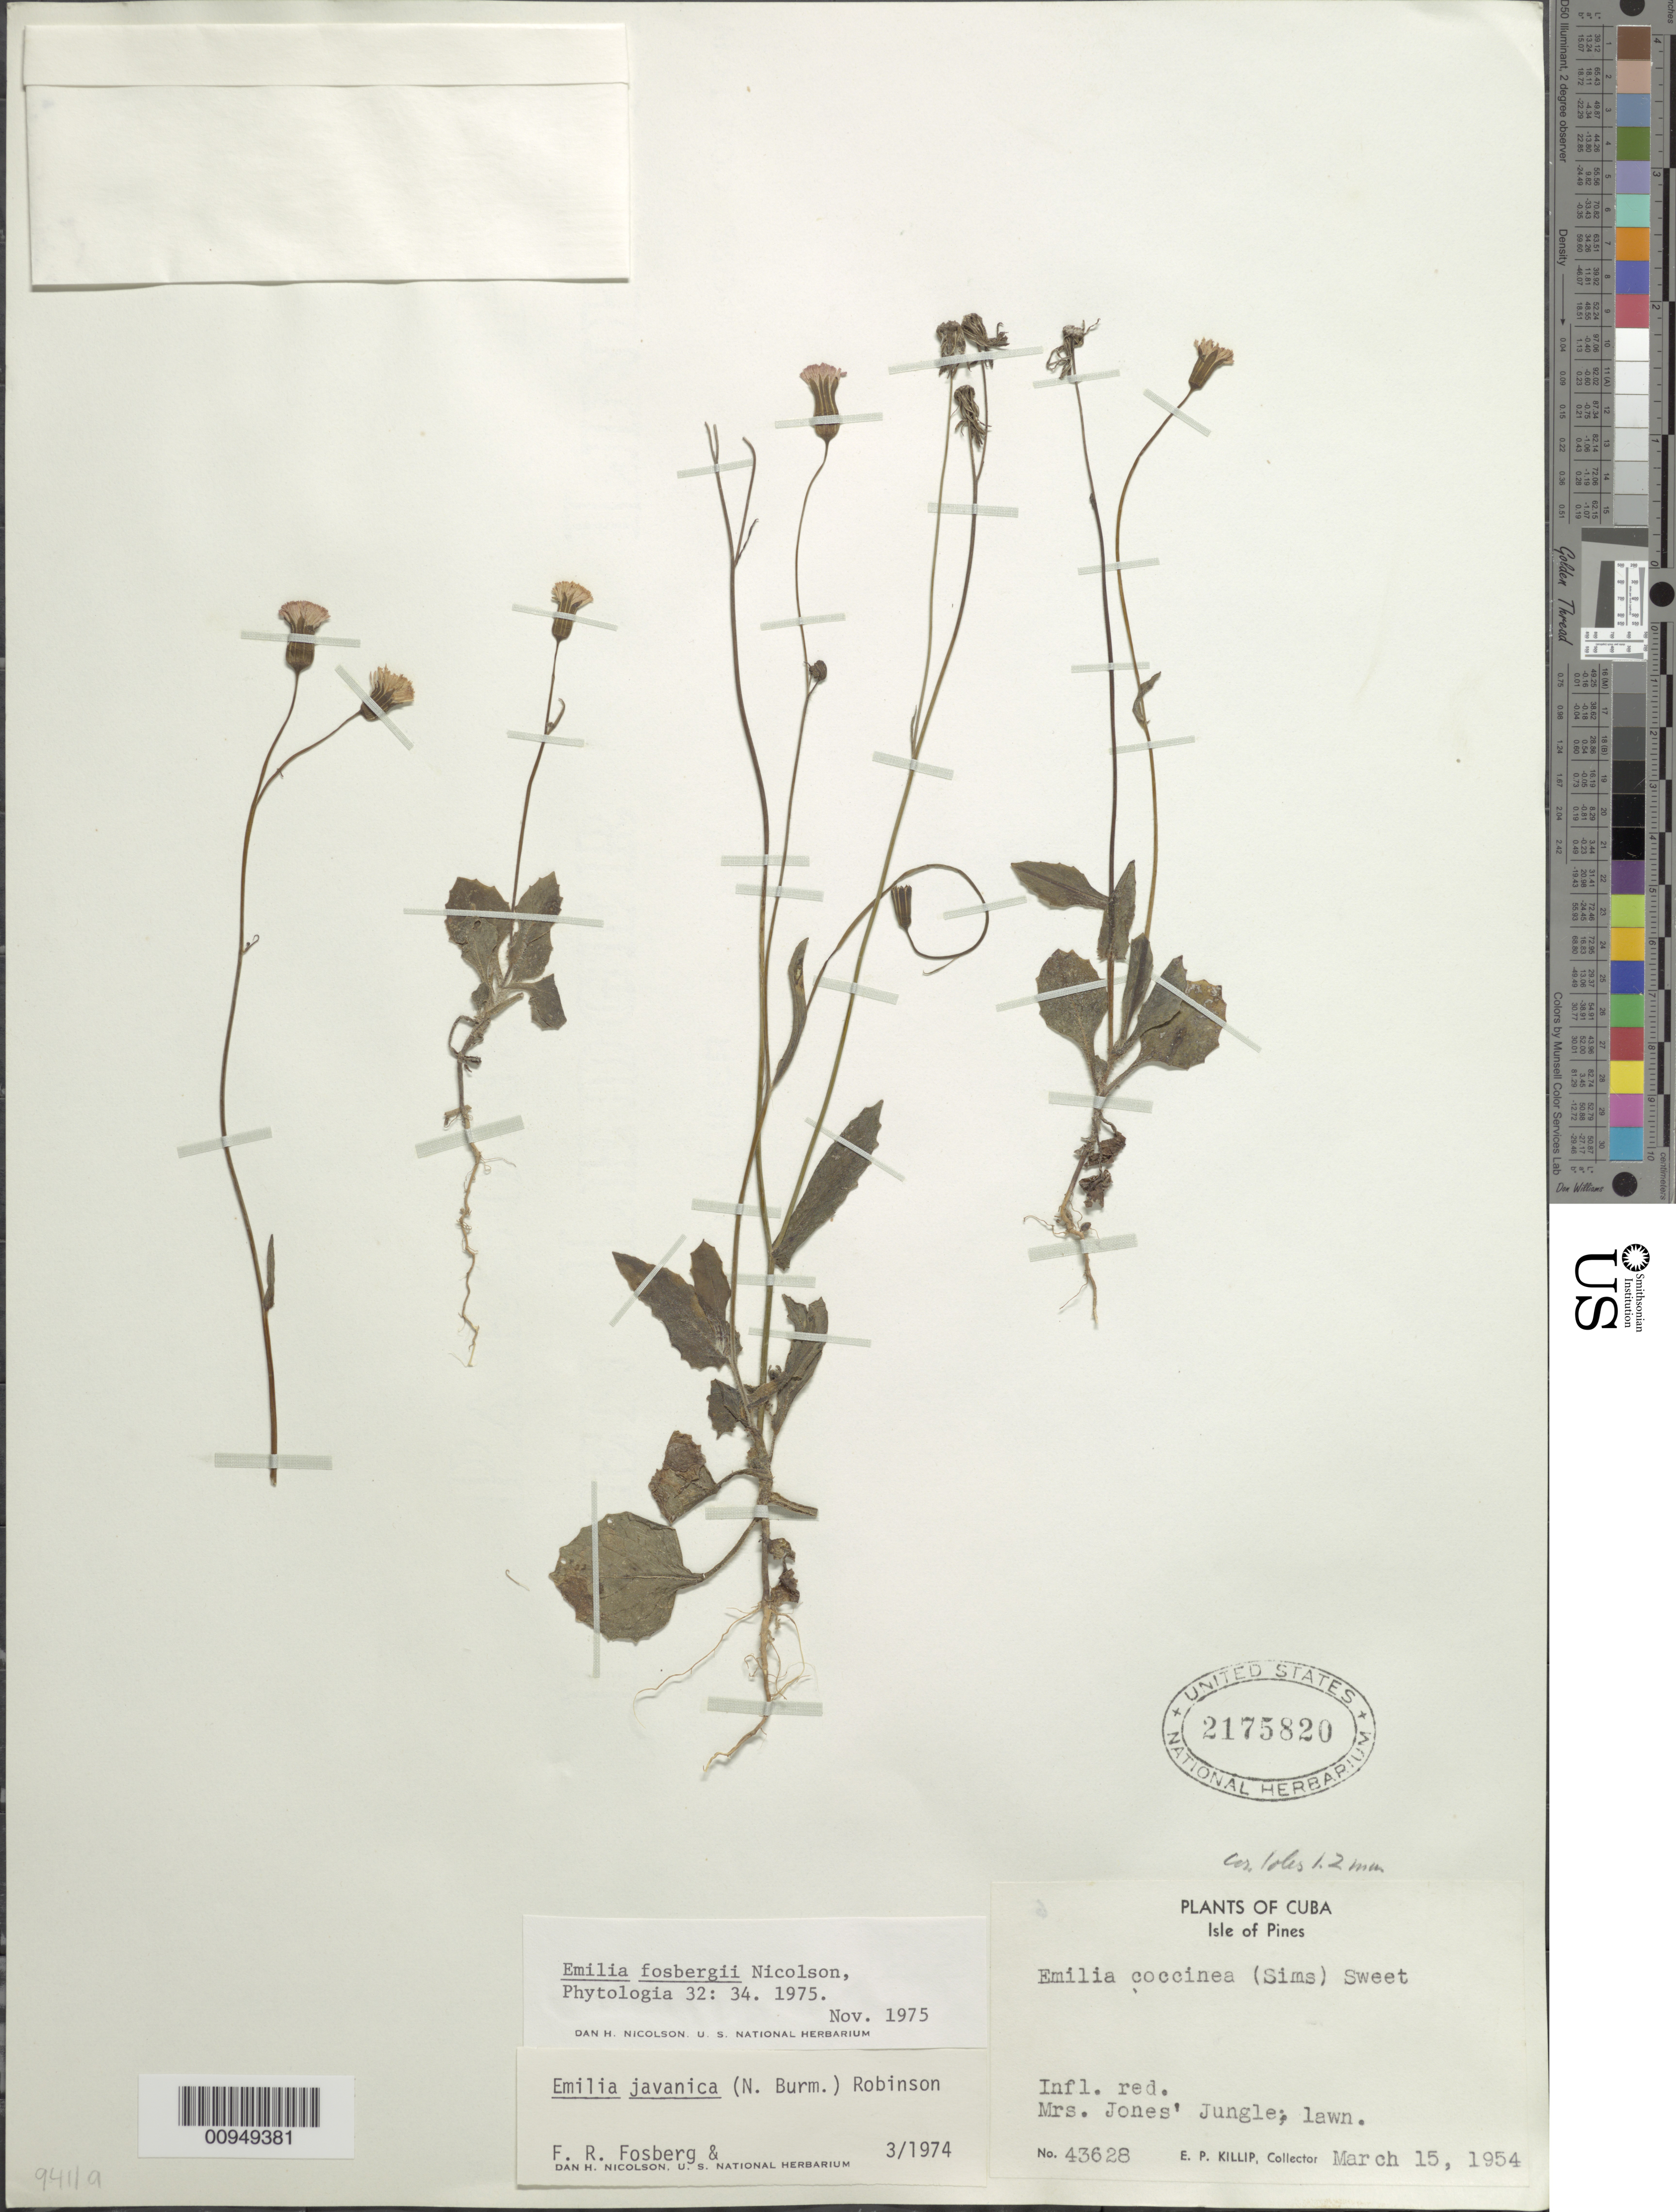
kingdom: Plantae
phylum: Tracheophyta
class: Magnoliopsida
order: Asterales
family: Asteraceae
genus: Emilia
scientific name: Emilia fosbergii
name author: Nicolson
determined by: Nicolson, Dan H.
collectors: E. P. Killip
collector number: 43628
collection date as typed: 15 Mar 1954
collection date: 1954-03-15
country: Cuba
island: Isla de la Juventud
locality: lawn, Mrs Jone's Jungle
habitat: Lawn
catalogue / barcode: US 2175820